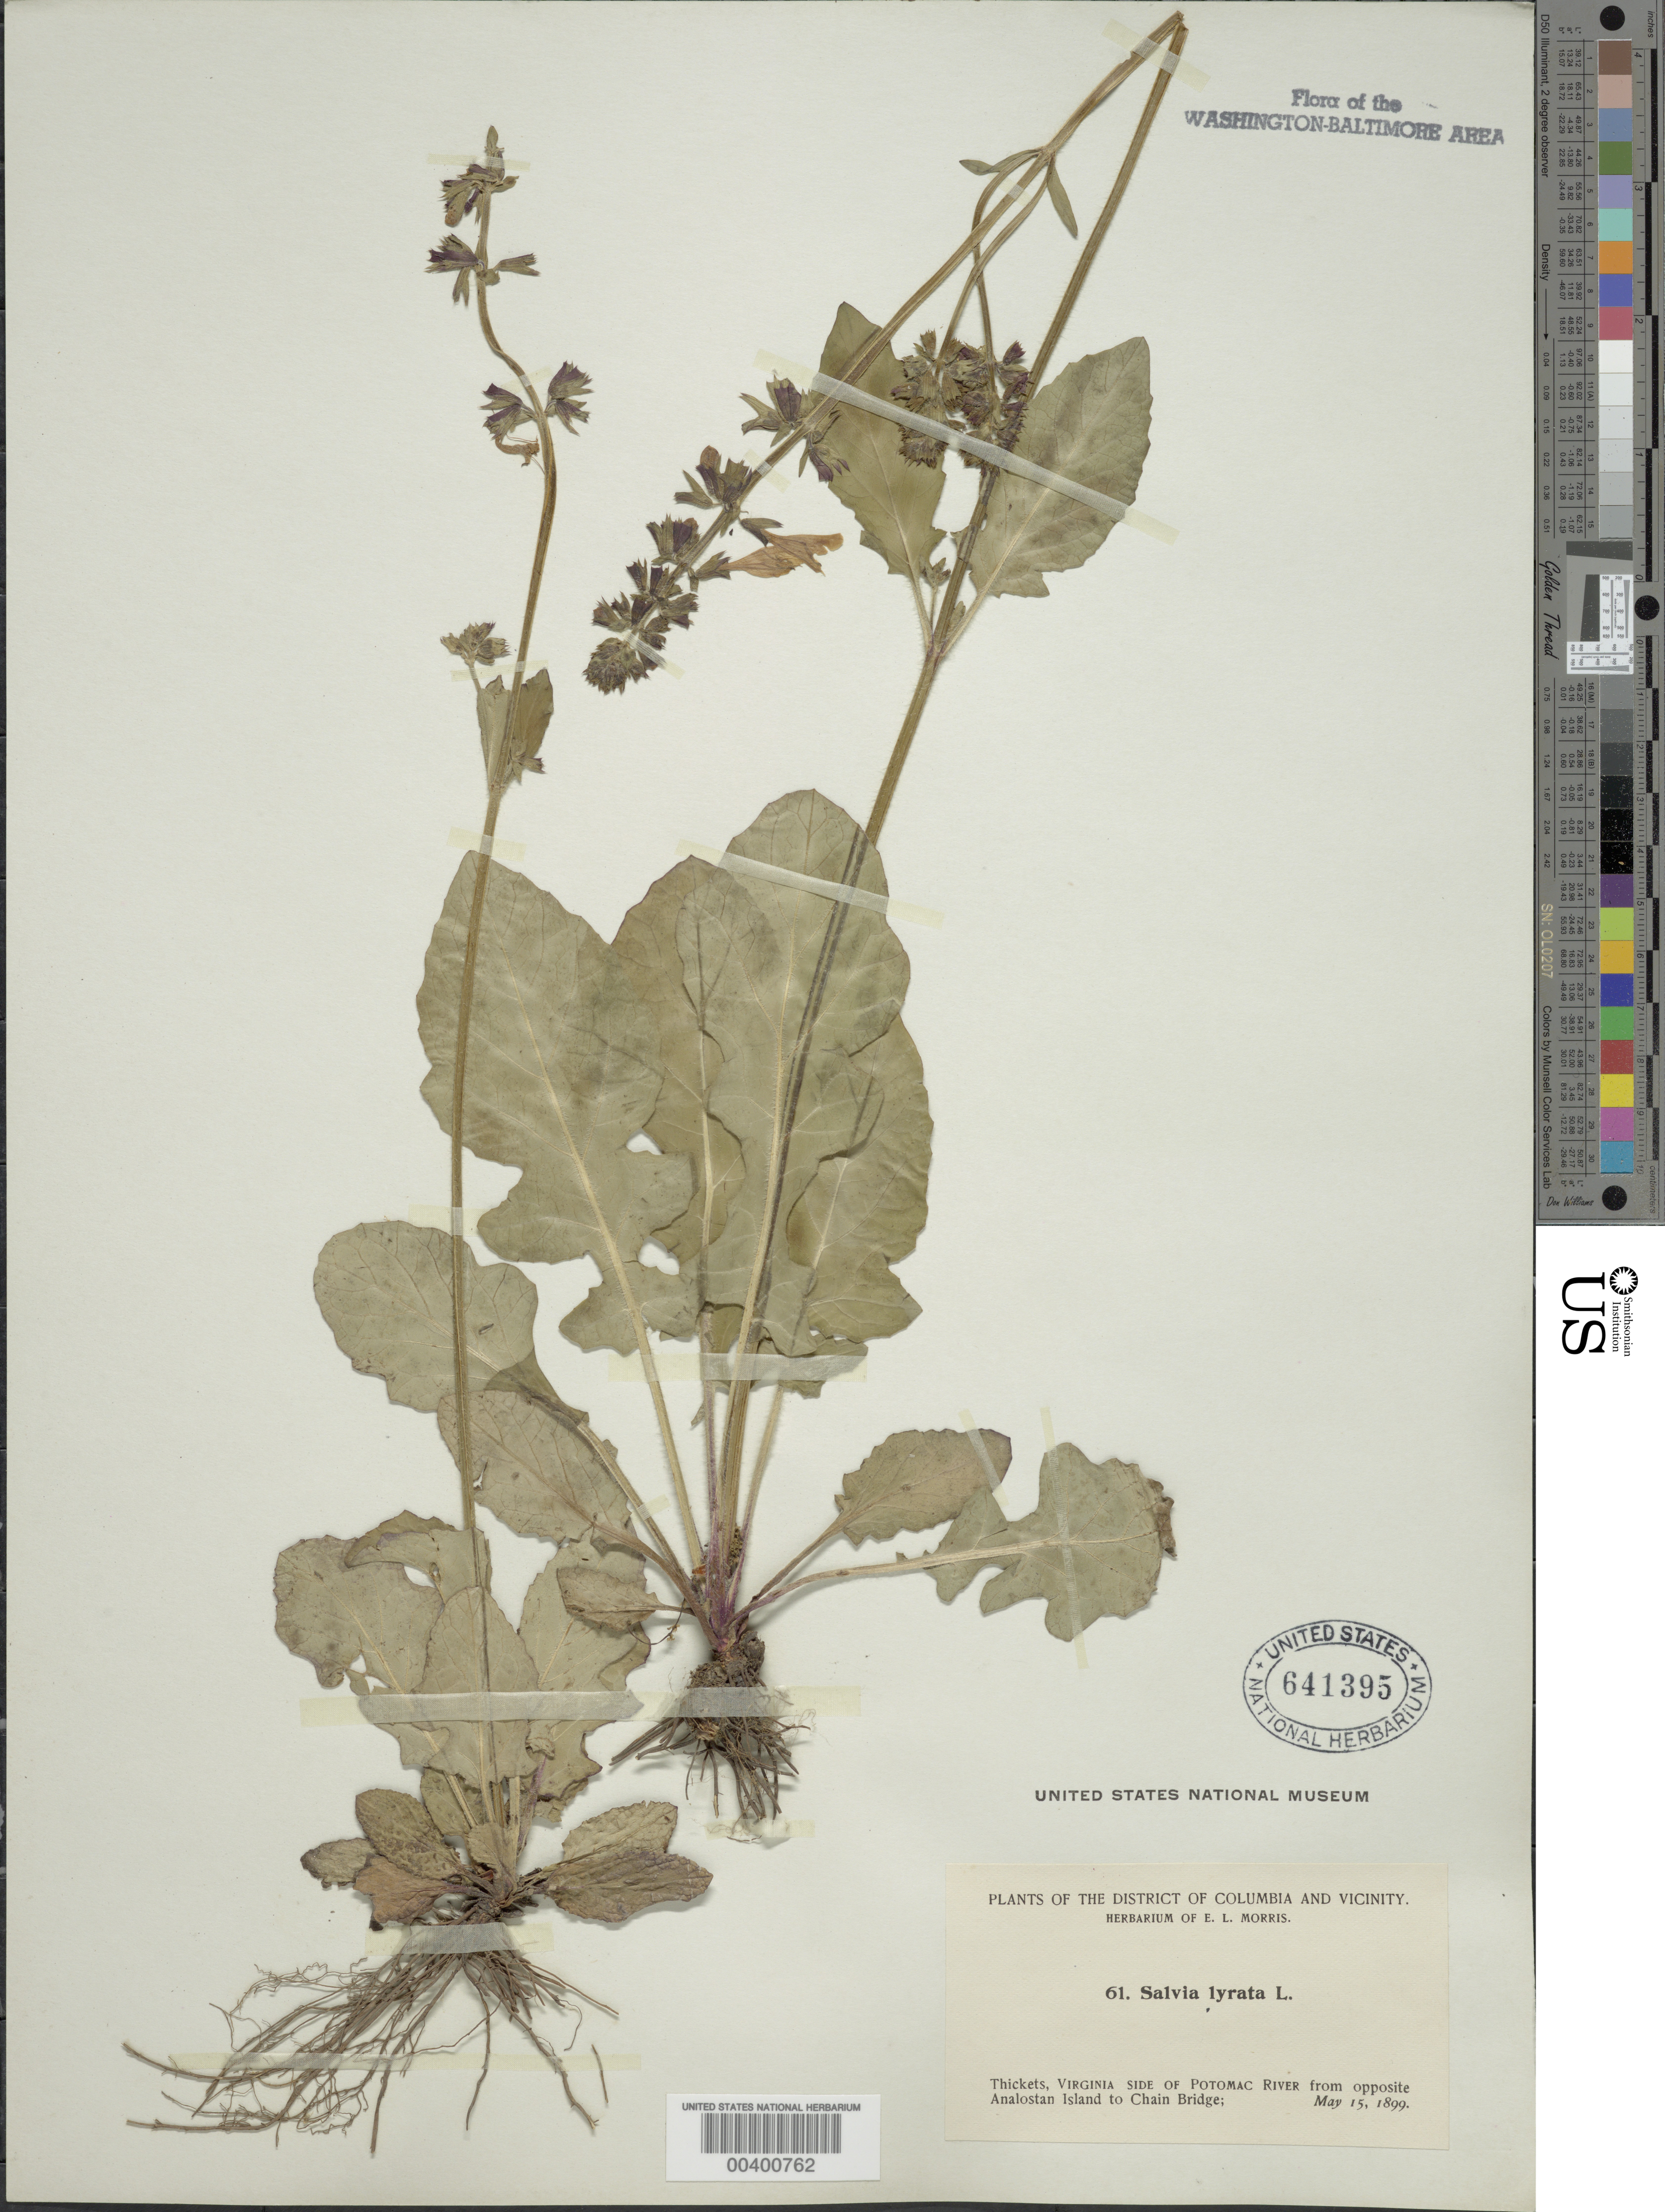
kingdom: Plantae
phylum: Tracheophyta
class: Magnoliopsida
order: Lamiales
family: Lamiaceae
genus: Salvia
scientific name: Salvia lyrata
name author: L.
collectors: E. L. Morris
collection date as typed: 15 May 1899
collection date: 1899-05-15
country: United States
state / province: Virginia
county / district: Arlington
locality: Analostan Island to Chain Bridge on Potomac Shore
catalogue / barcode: US 641395